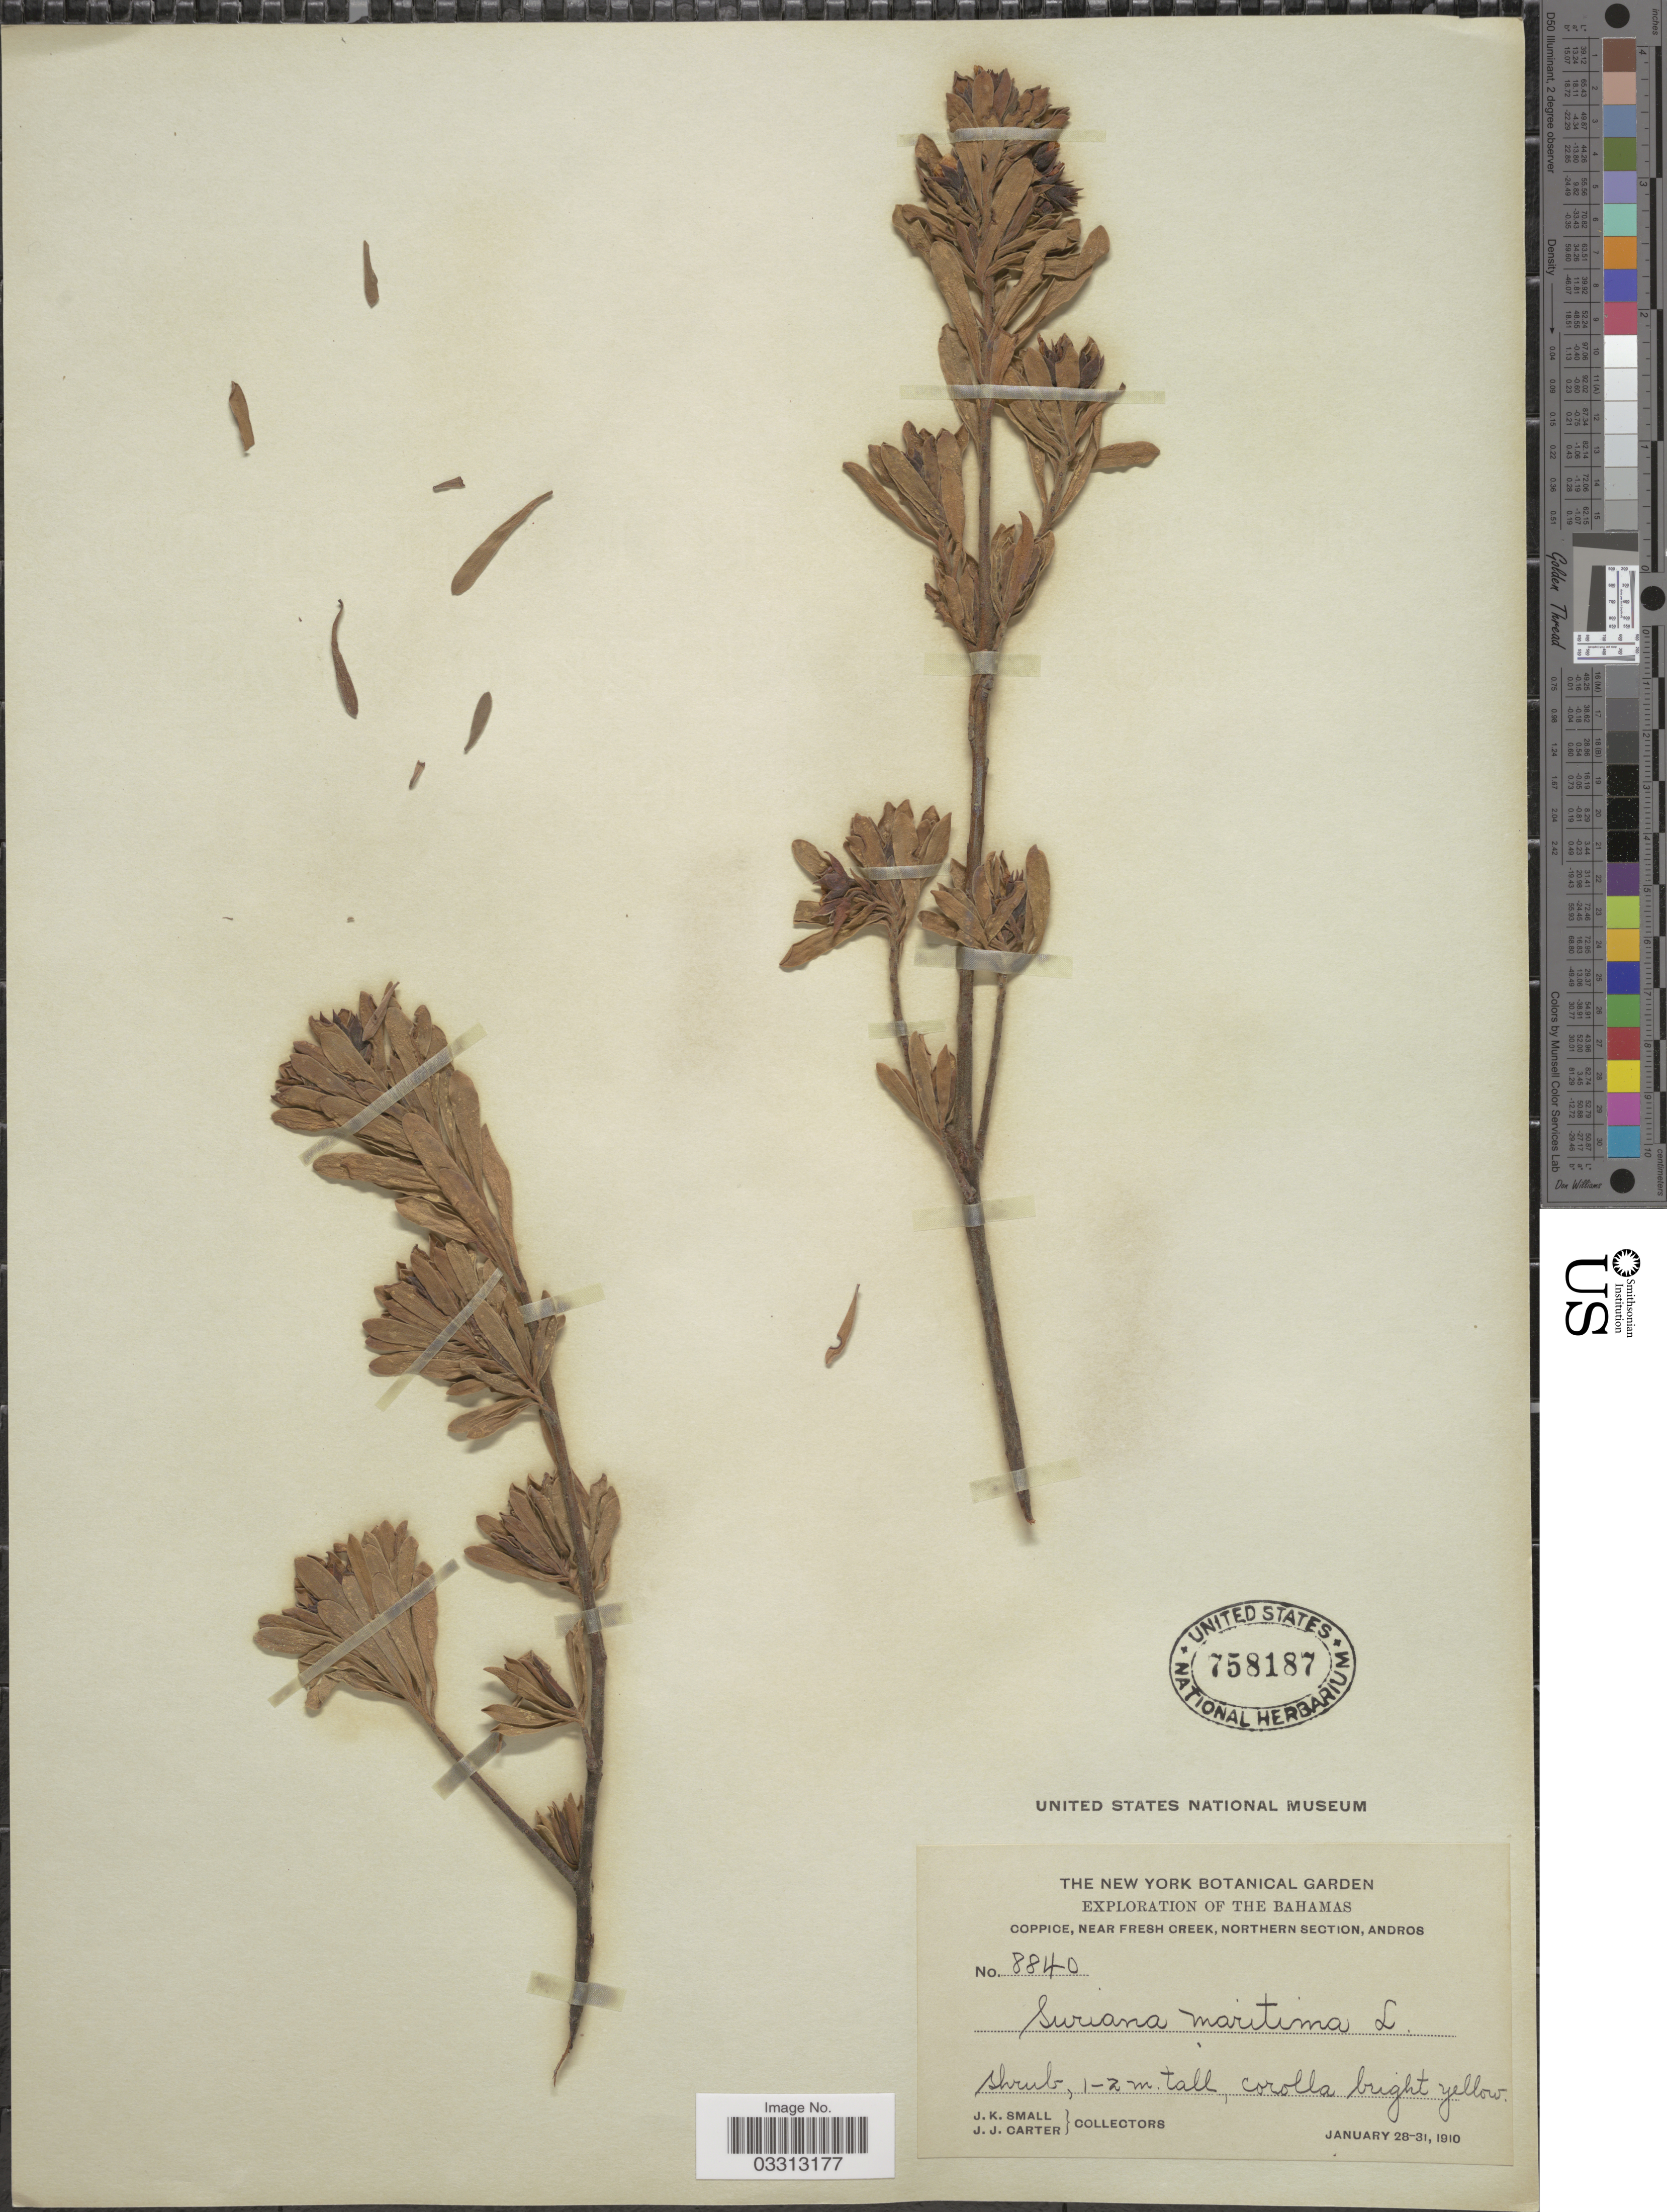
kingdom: Plantae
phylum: Tracheophyta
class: Magnoliopsida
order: Fabales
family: Surianaceae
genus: Suriana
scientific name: Suriana maritima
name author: L.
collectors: J. K. Small & J. Carter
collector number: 8840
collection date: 1910-01-28/1910-01-31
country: Bahamas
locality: Coppice, near Fresh Creek, Northern Section, Andros.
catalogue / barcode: US 758187